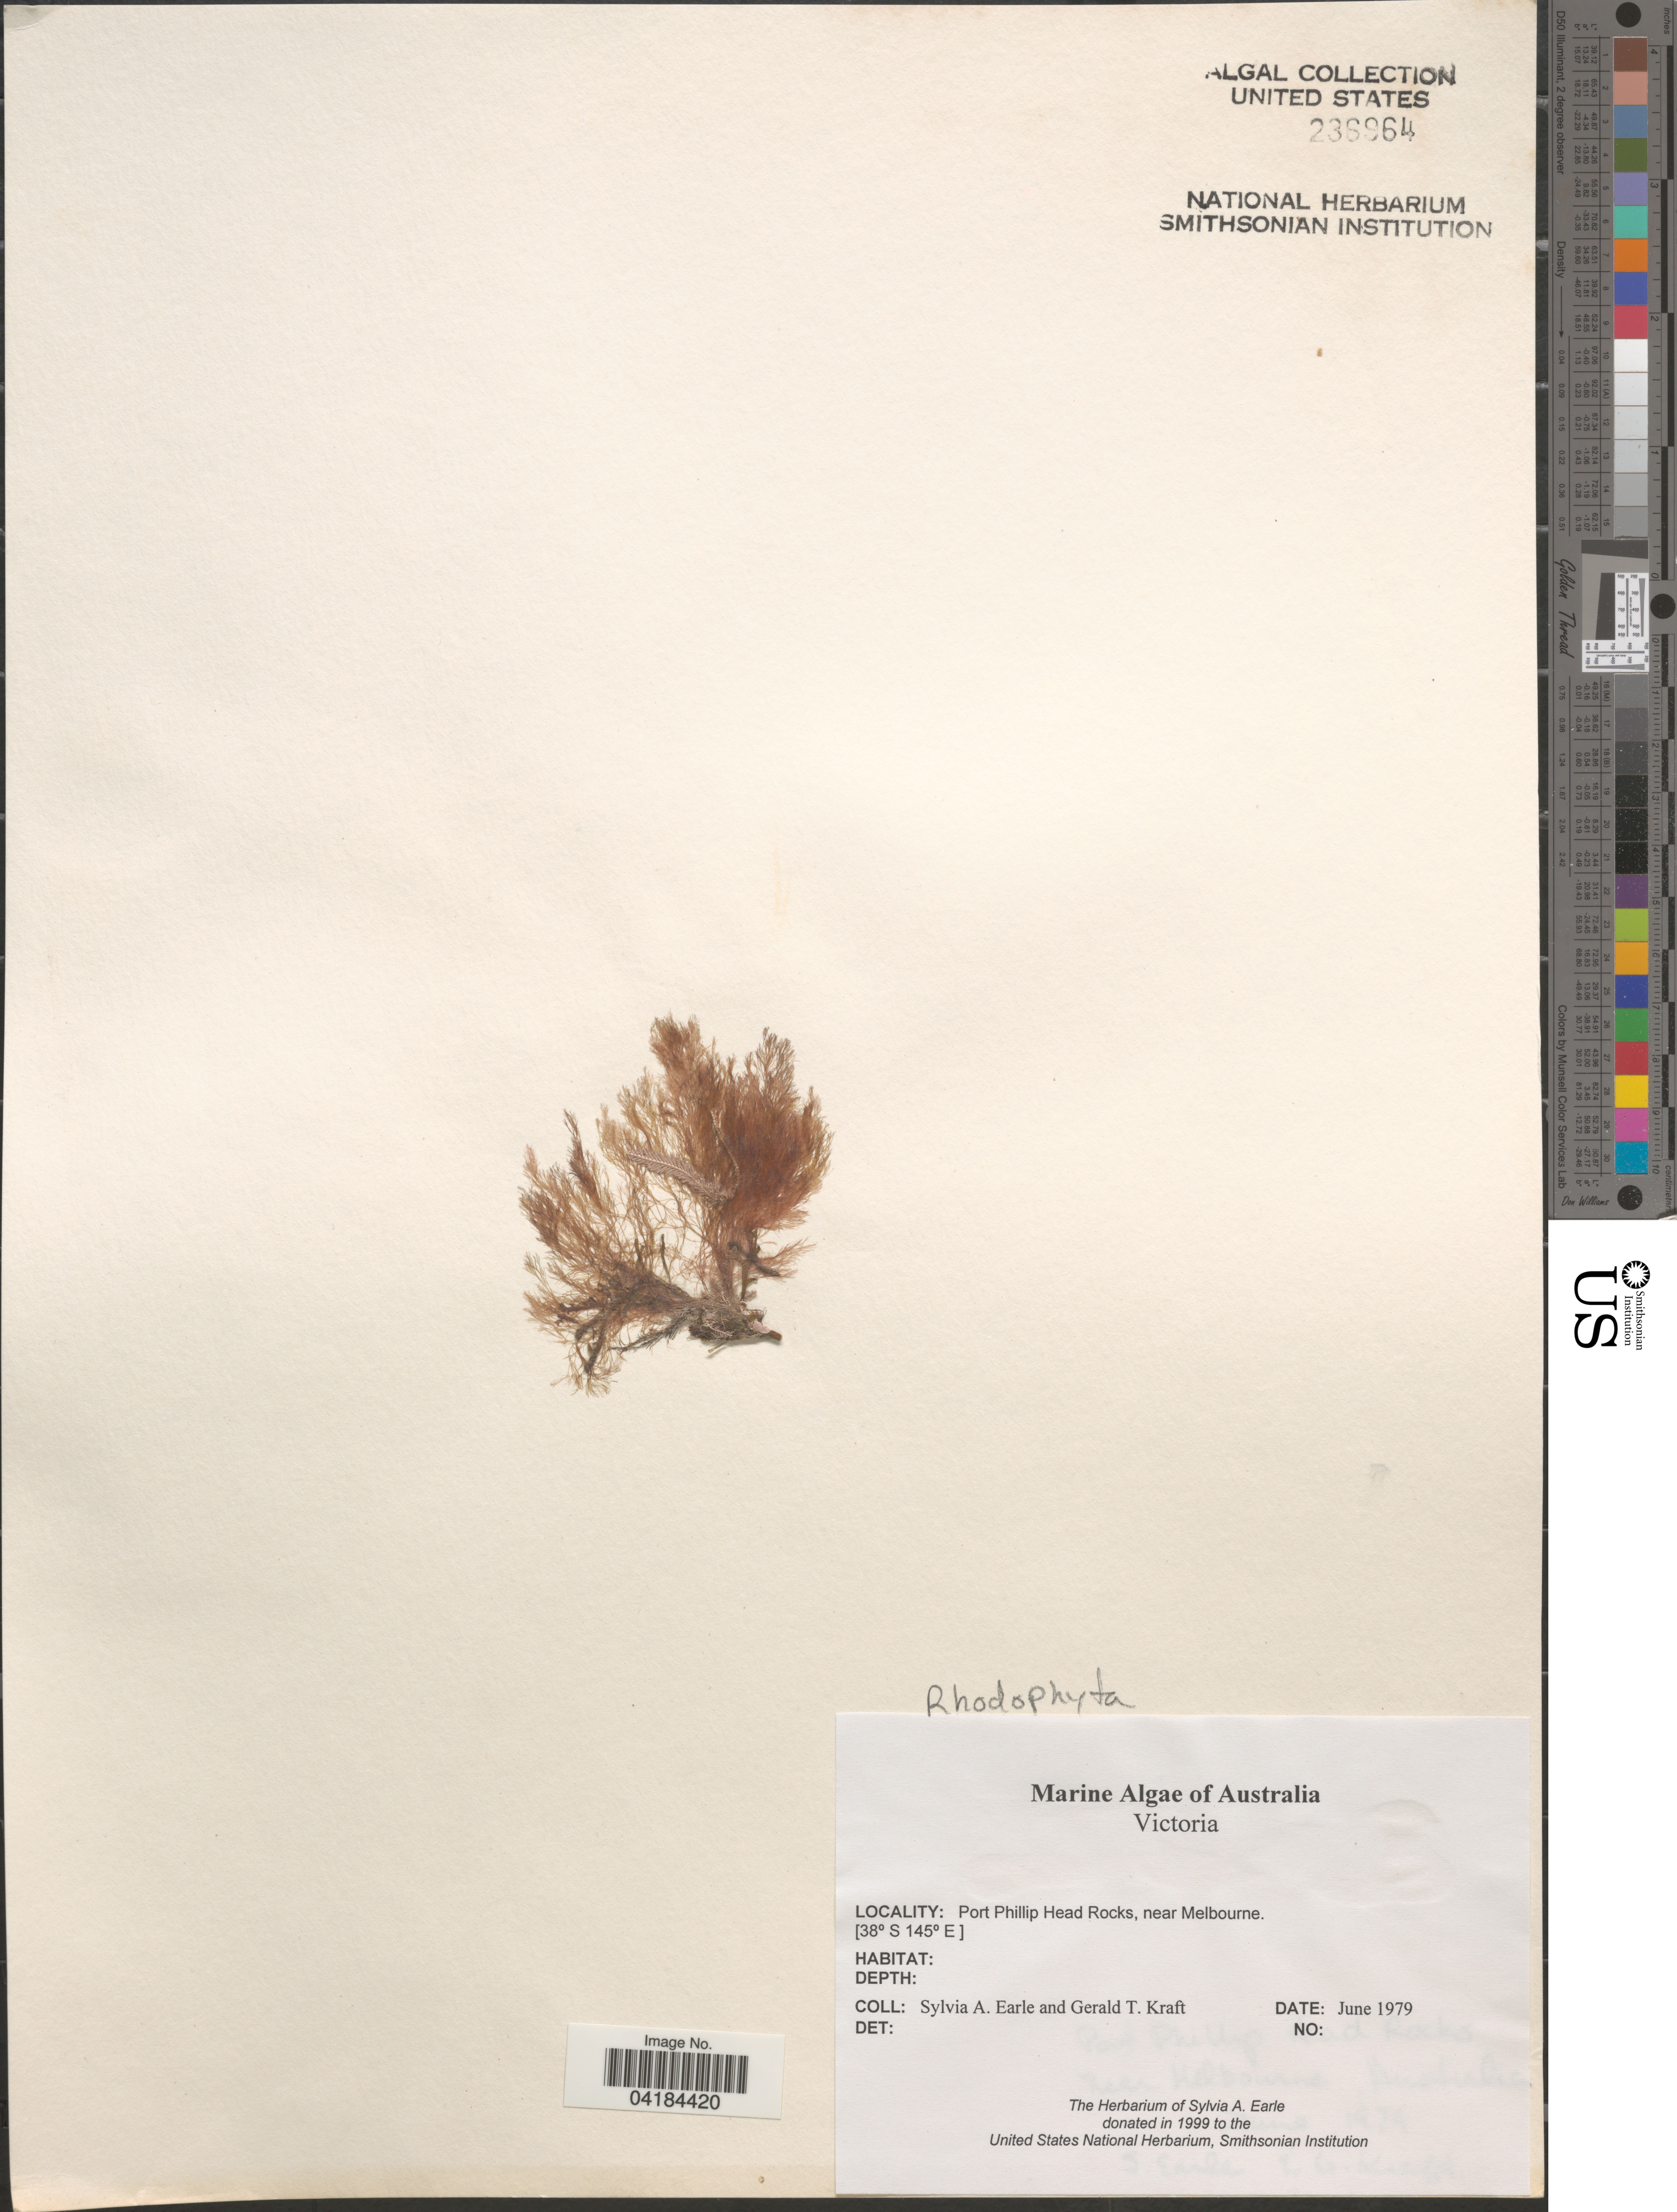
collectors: S. A. Earle & G. T. Kraft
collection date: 1979-06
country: Australia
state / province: Victoria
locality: Victoria. Port Phillip Head Rocks, near Melbourne.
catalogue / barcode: US 236864